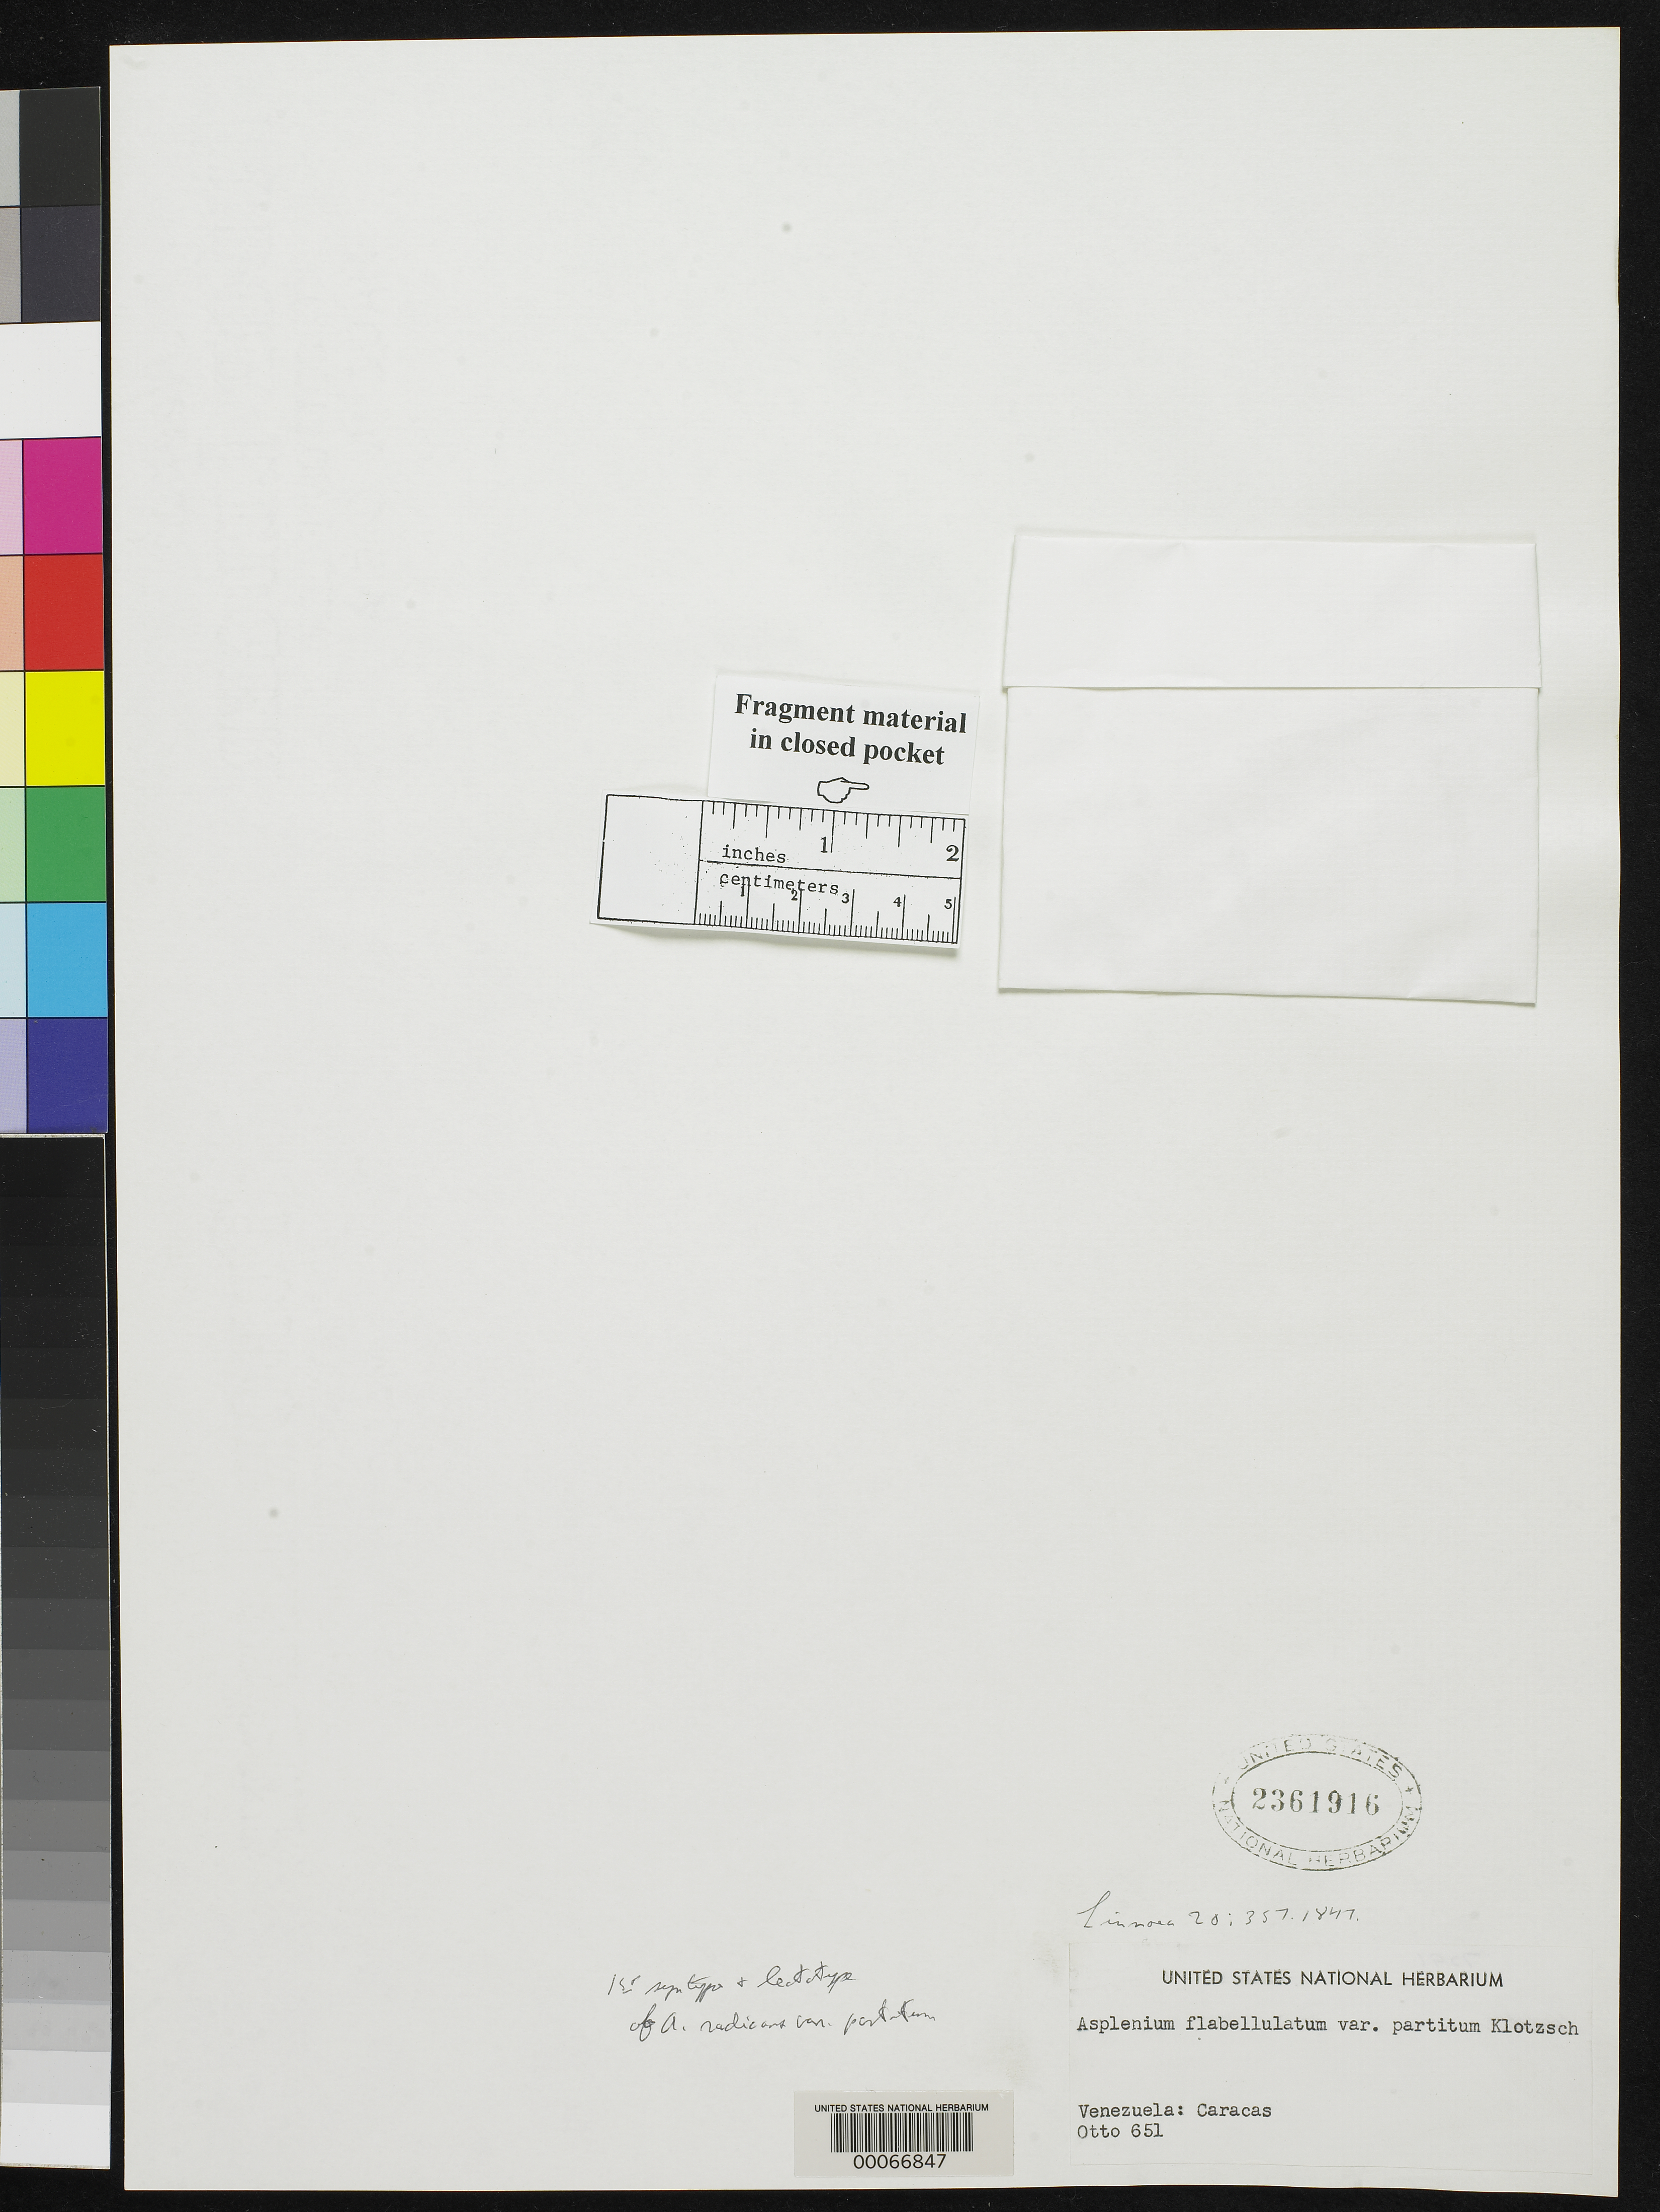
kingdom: Plantae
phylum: Tracheophyta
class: Polypodiopsida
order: Polypodiales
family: Aspleniaceae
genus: Asplenium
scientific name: Asplenium flabellulatum var. partitum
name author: Klotzsch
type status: Type Fragment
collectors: C. Otto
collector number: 651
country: Venezuela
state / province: Distrito Federal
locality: Near Caracas.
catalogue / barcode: US 2361916